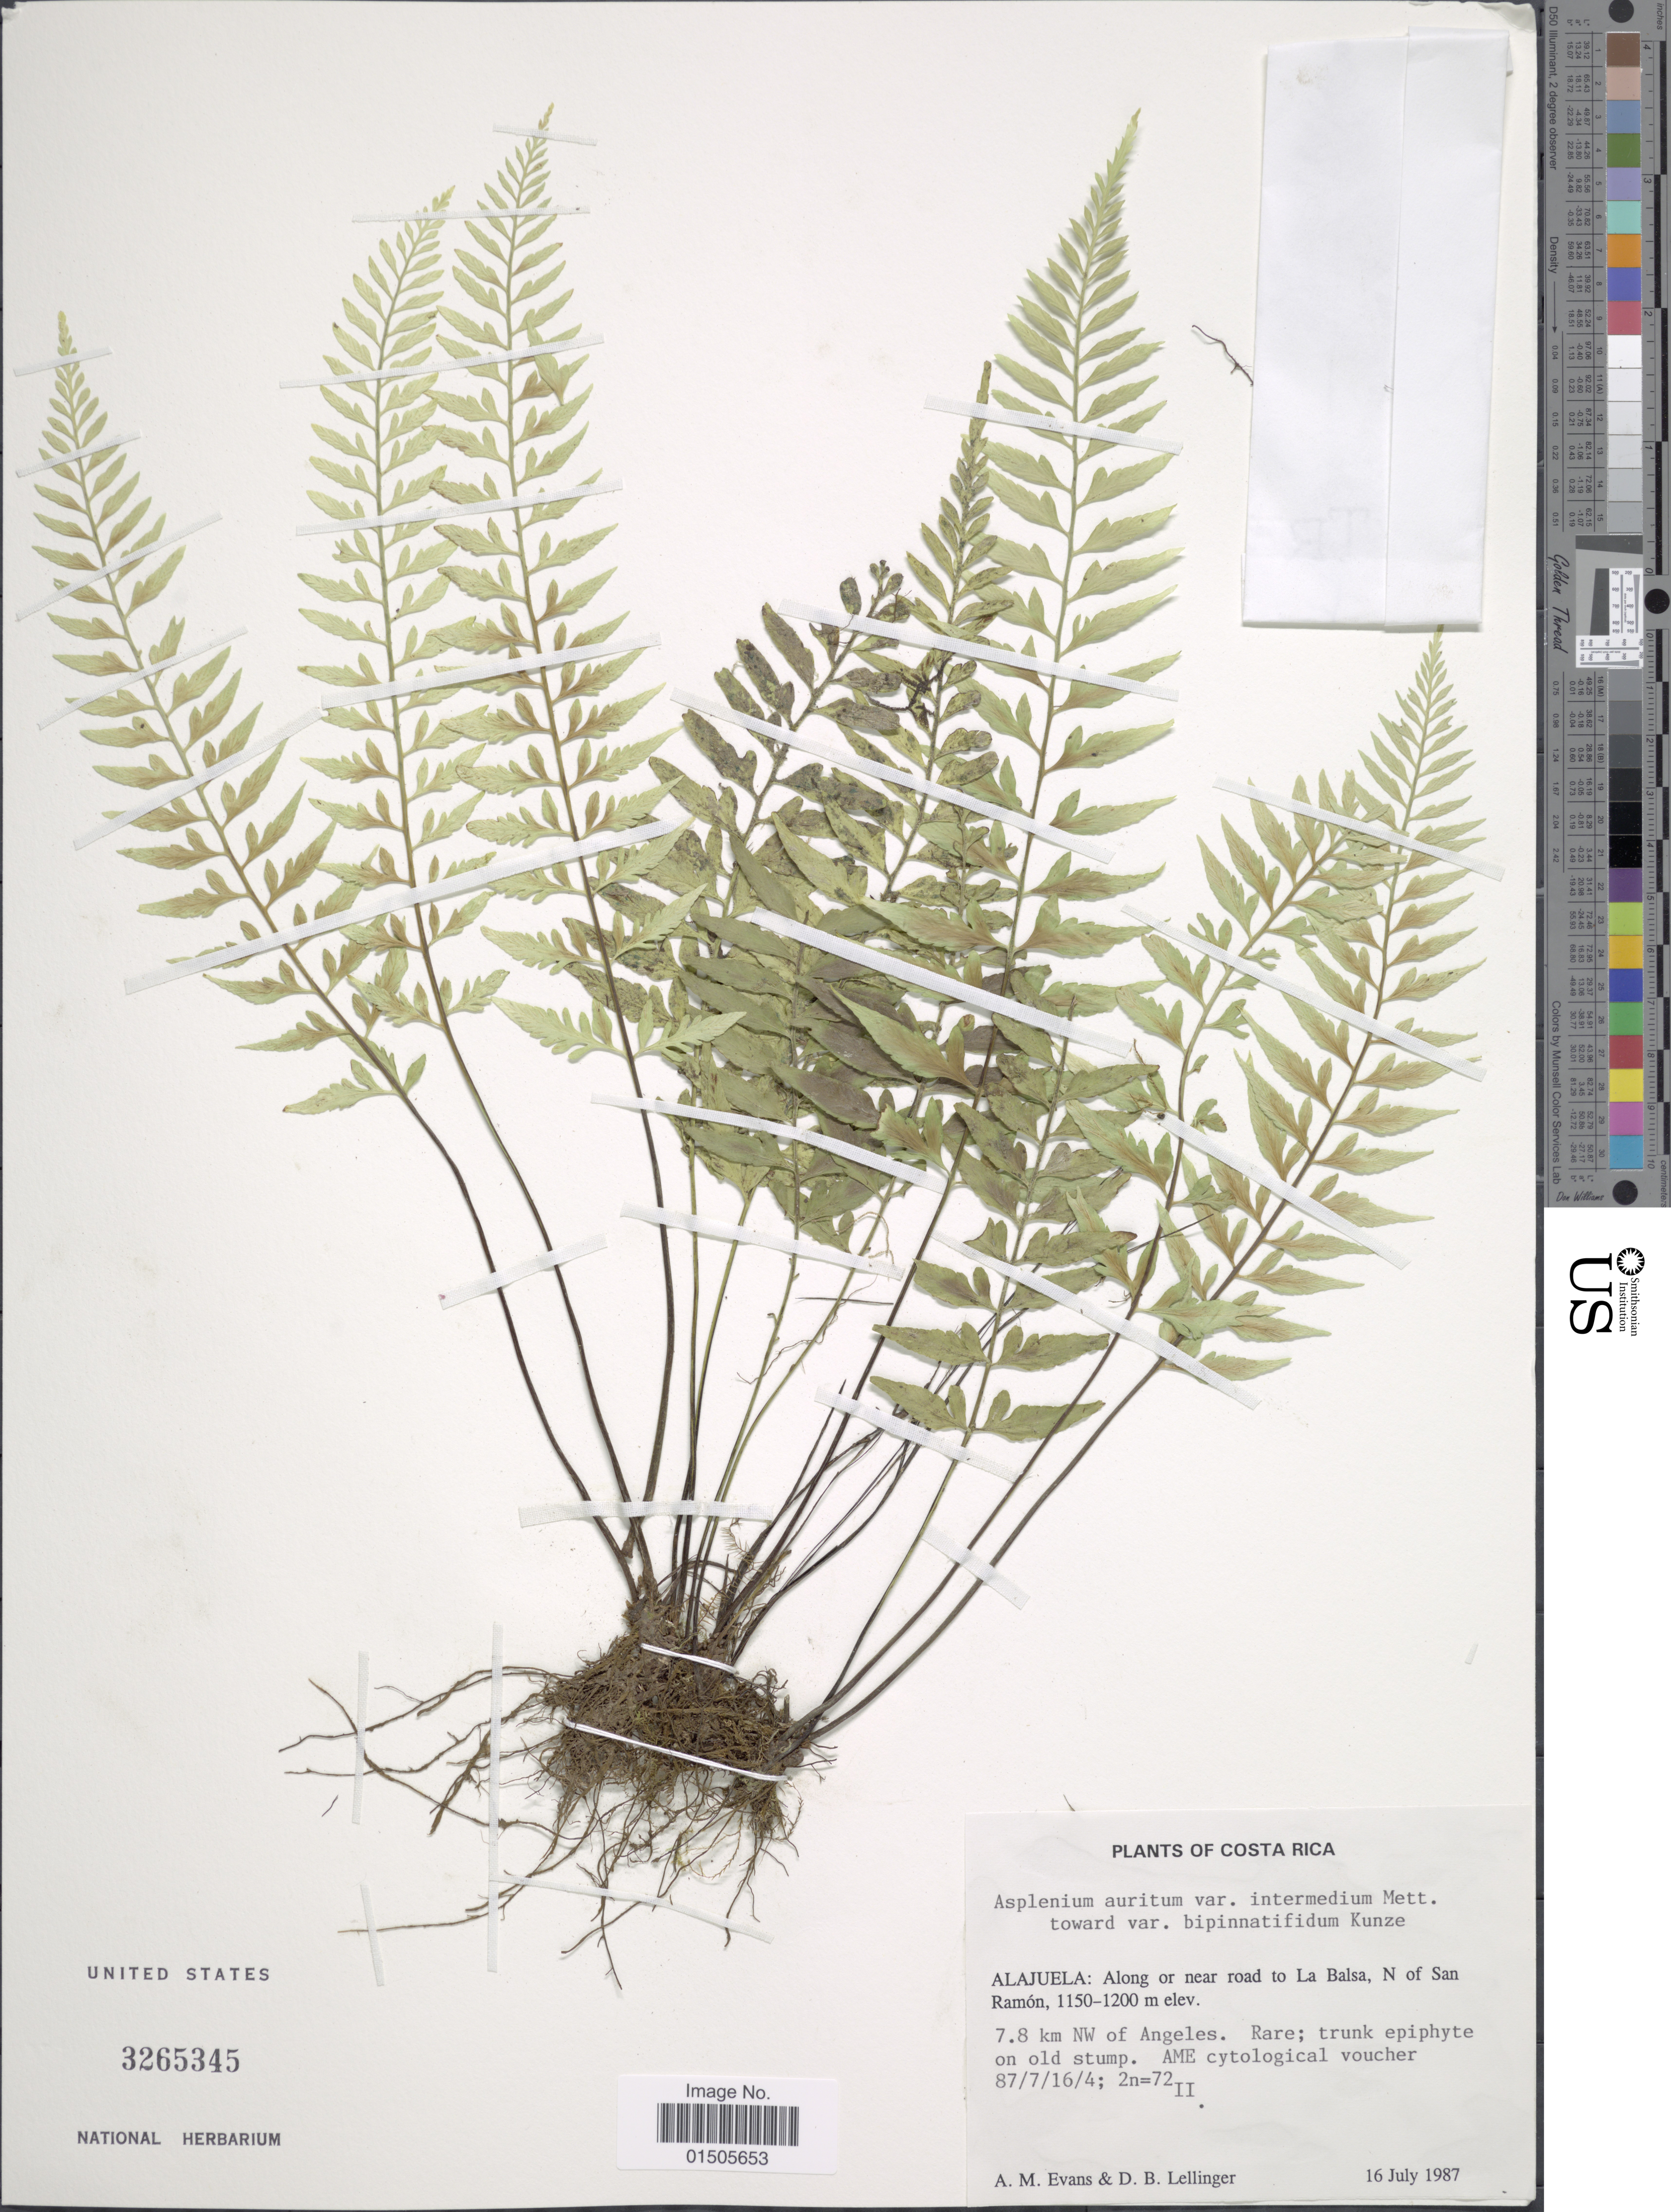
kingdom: Plantae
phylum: Tracheophyta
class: Polypodiopsida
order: Polypodiales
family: Aspleniaceae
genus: Asplenium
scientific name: Asplenium auritum var. intermedium ined.?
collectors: A. M. Evans & D. B. Lellinger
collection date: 1987-07-16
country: Costa Rica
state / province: Alajuela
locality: Along or near road to La Balsa, N of San Ramon, 7.8 km NW of Angeles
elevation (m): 1150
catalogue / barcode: US 3265345